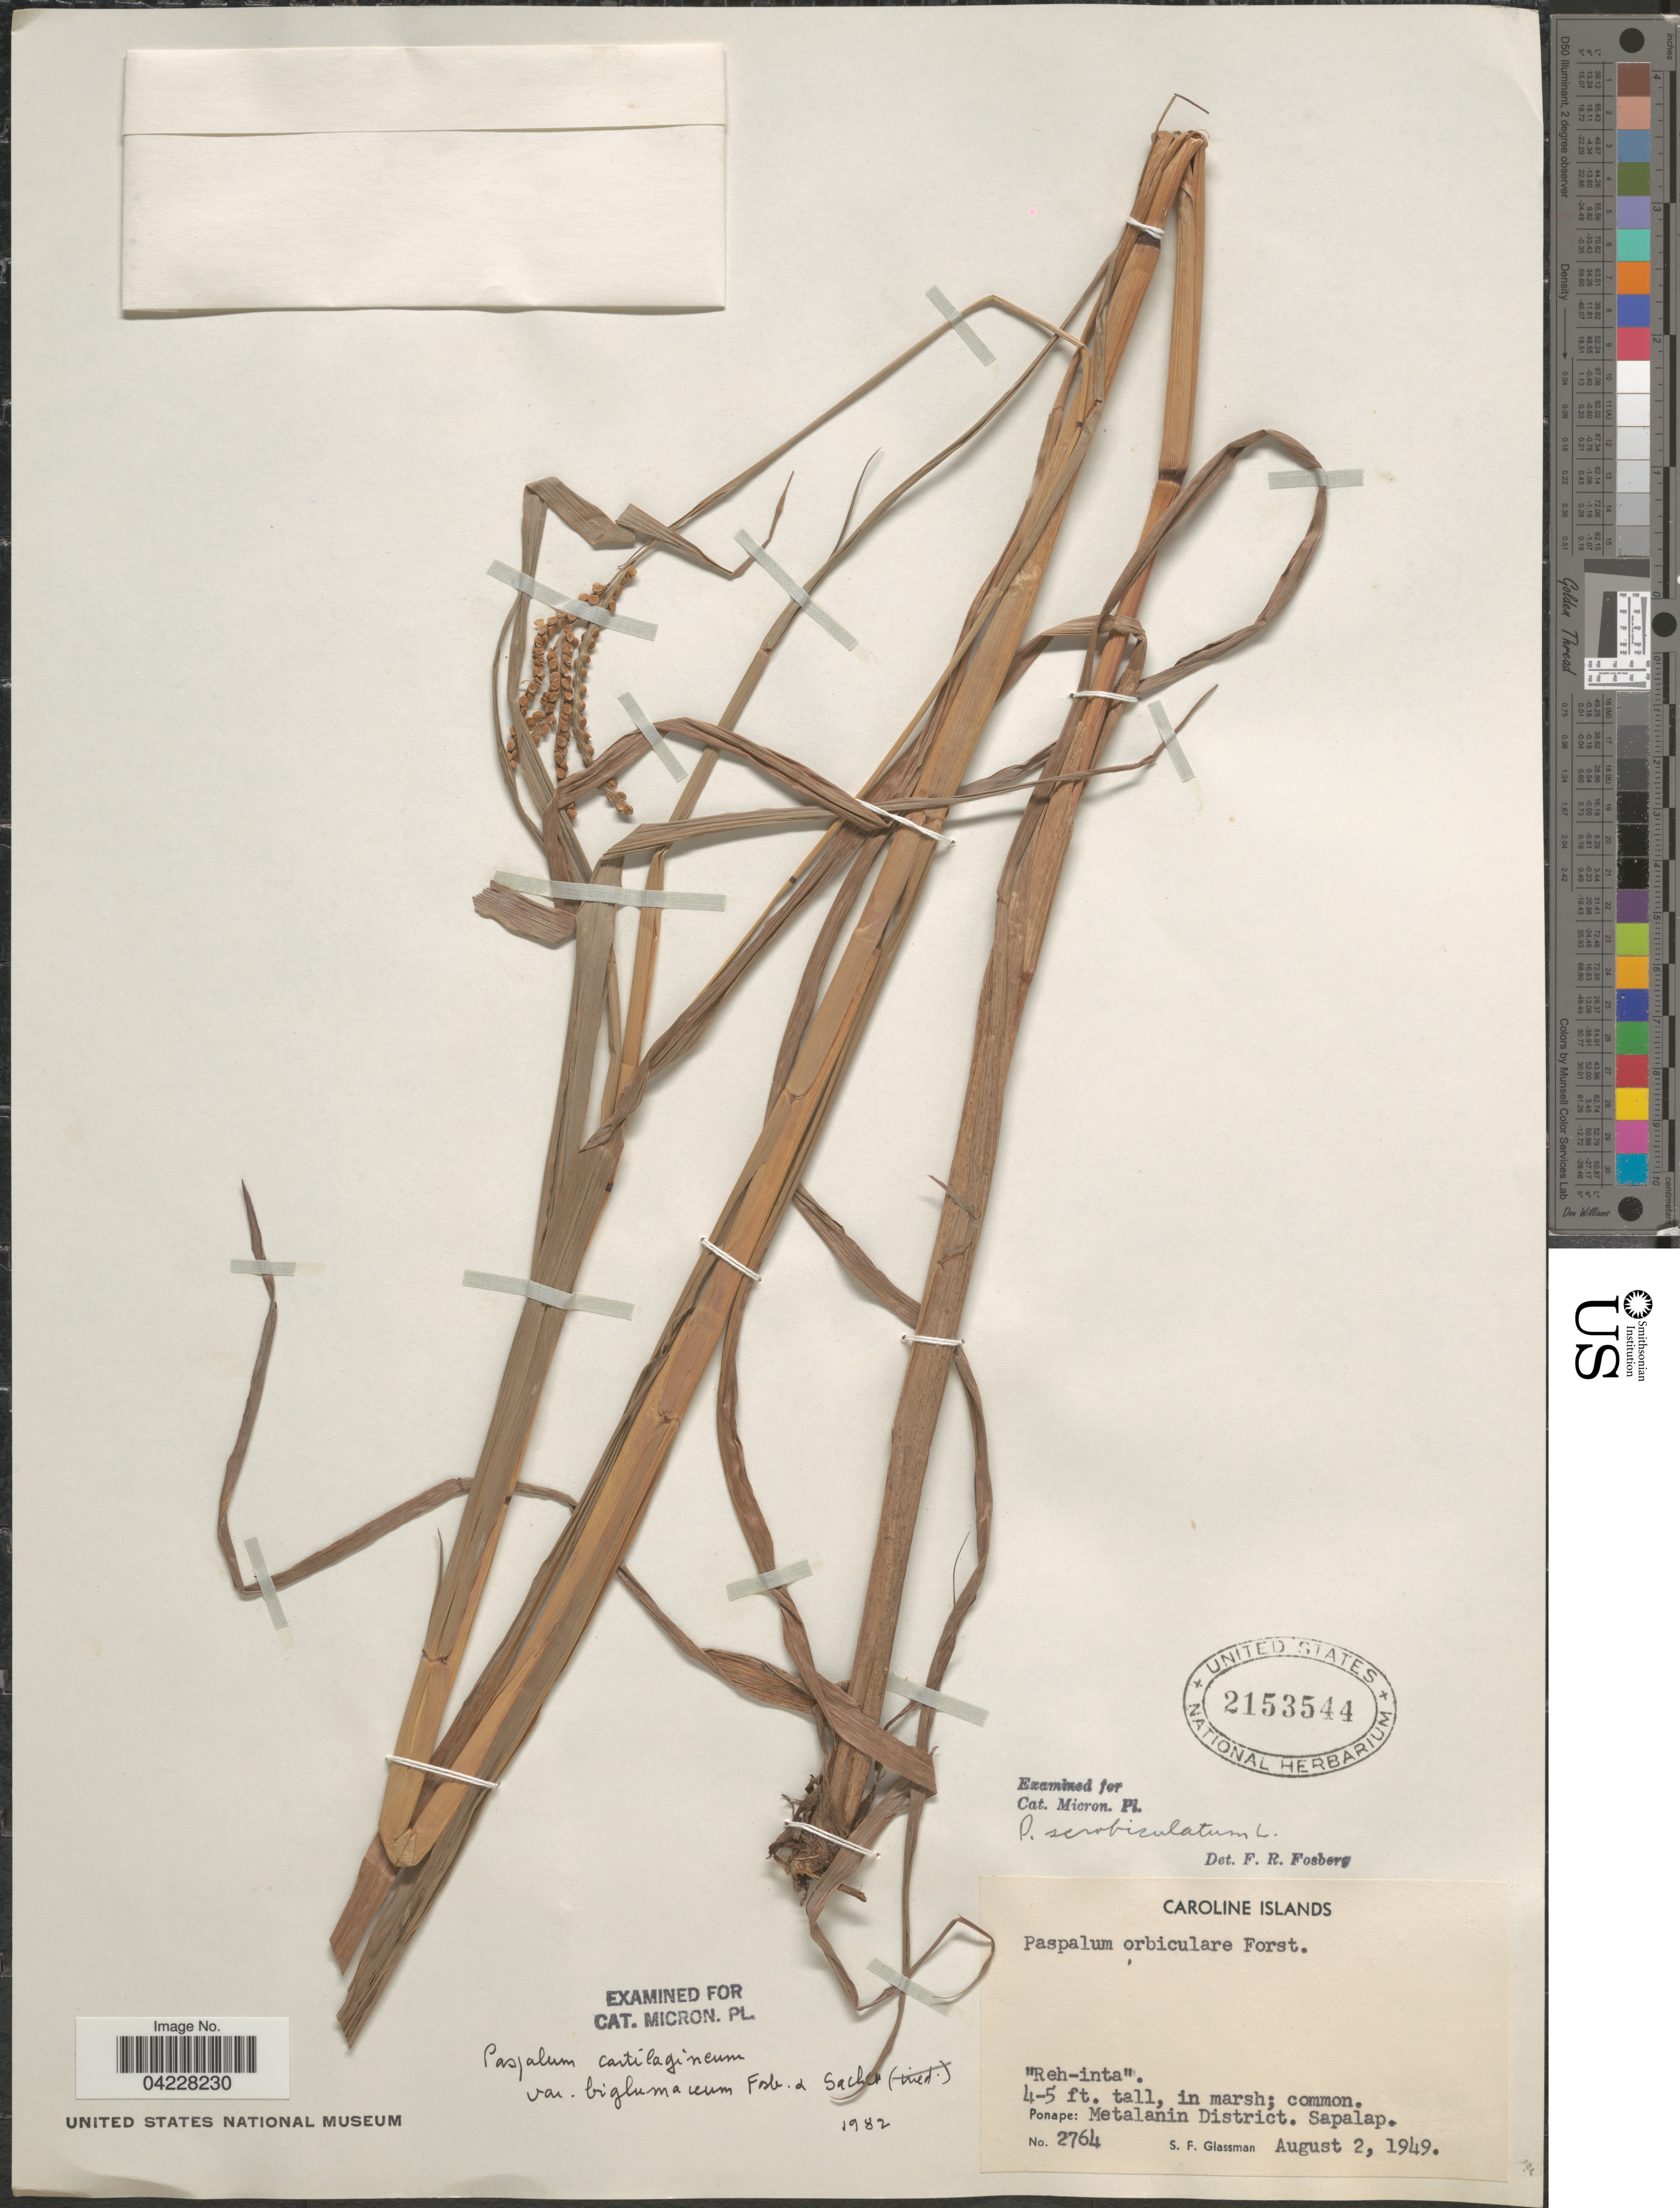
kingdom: Plantae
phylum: Tracheophyta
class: Liliopsida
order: Poales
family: Poaceae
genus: Paspalum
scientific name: Paspalum scrobiculatum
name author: L.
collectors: S. F. Glassman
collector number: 2764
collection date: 1949-08-02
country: Micronesia, Federated States of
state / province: Pohnpei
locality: Caroline Islands. Metalanin District. Sapalp.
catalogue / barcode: US 2153544